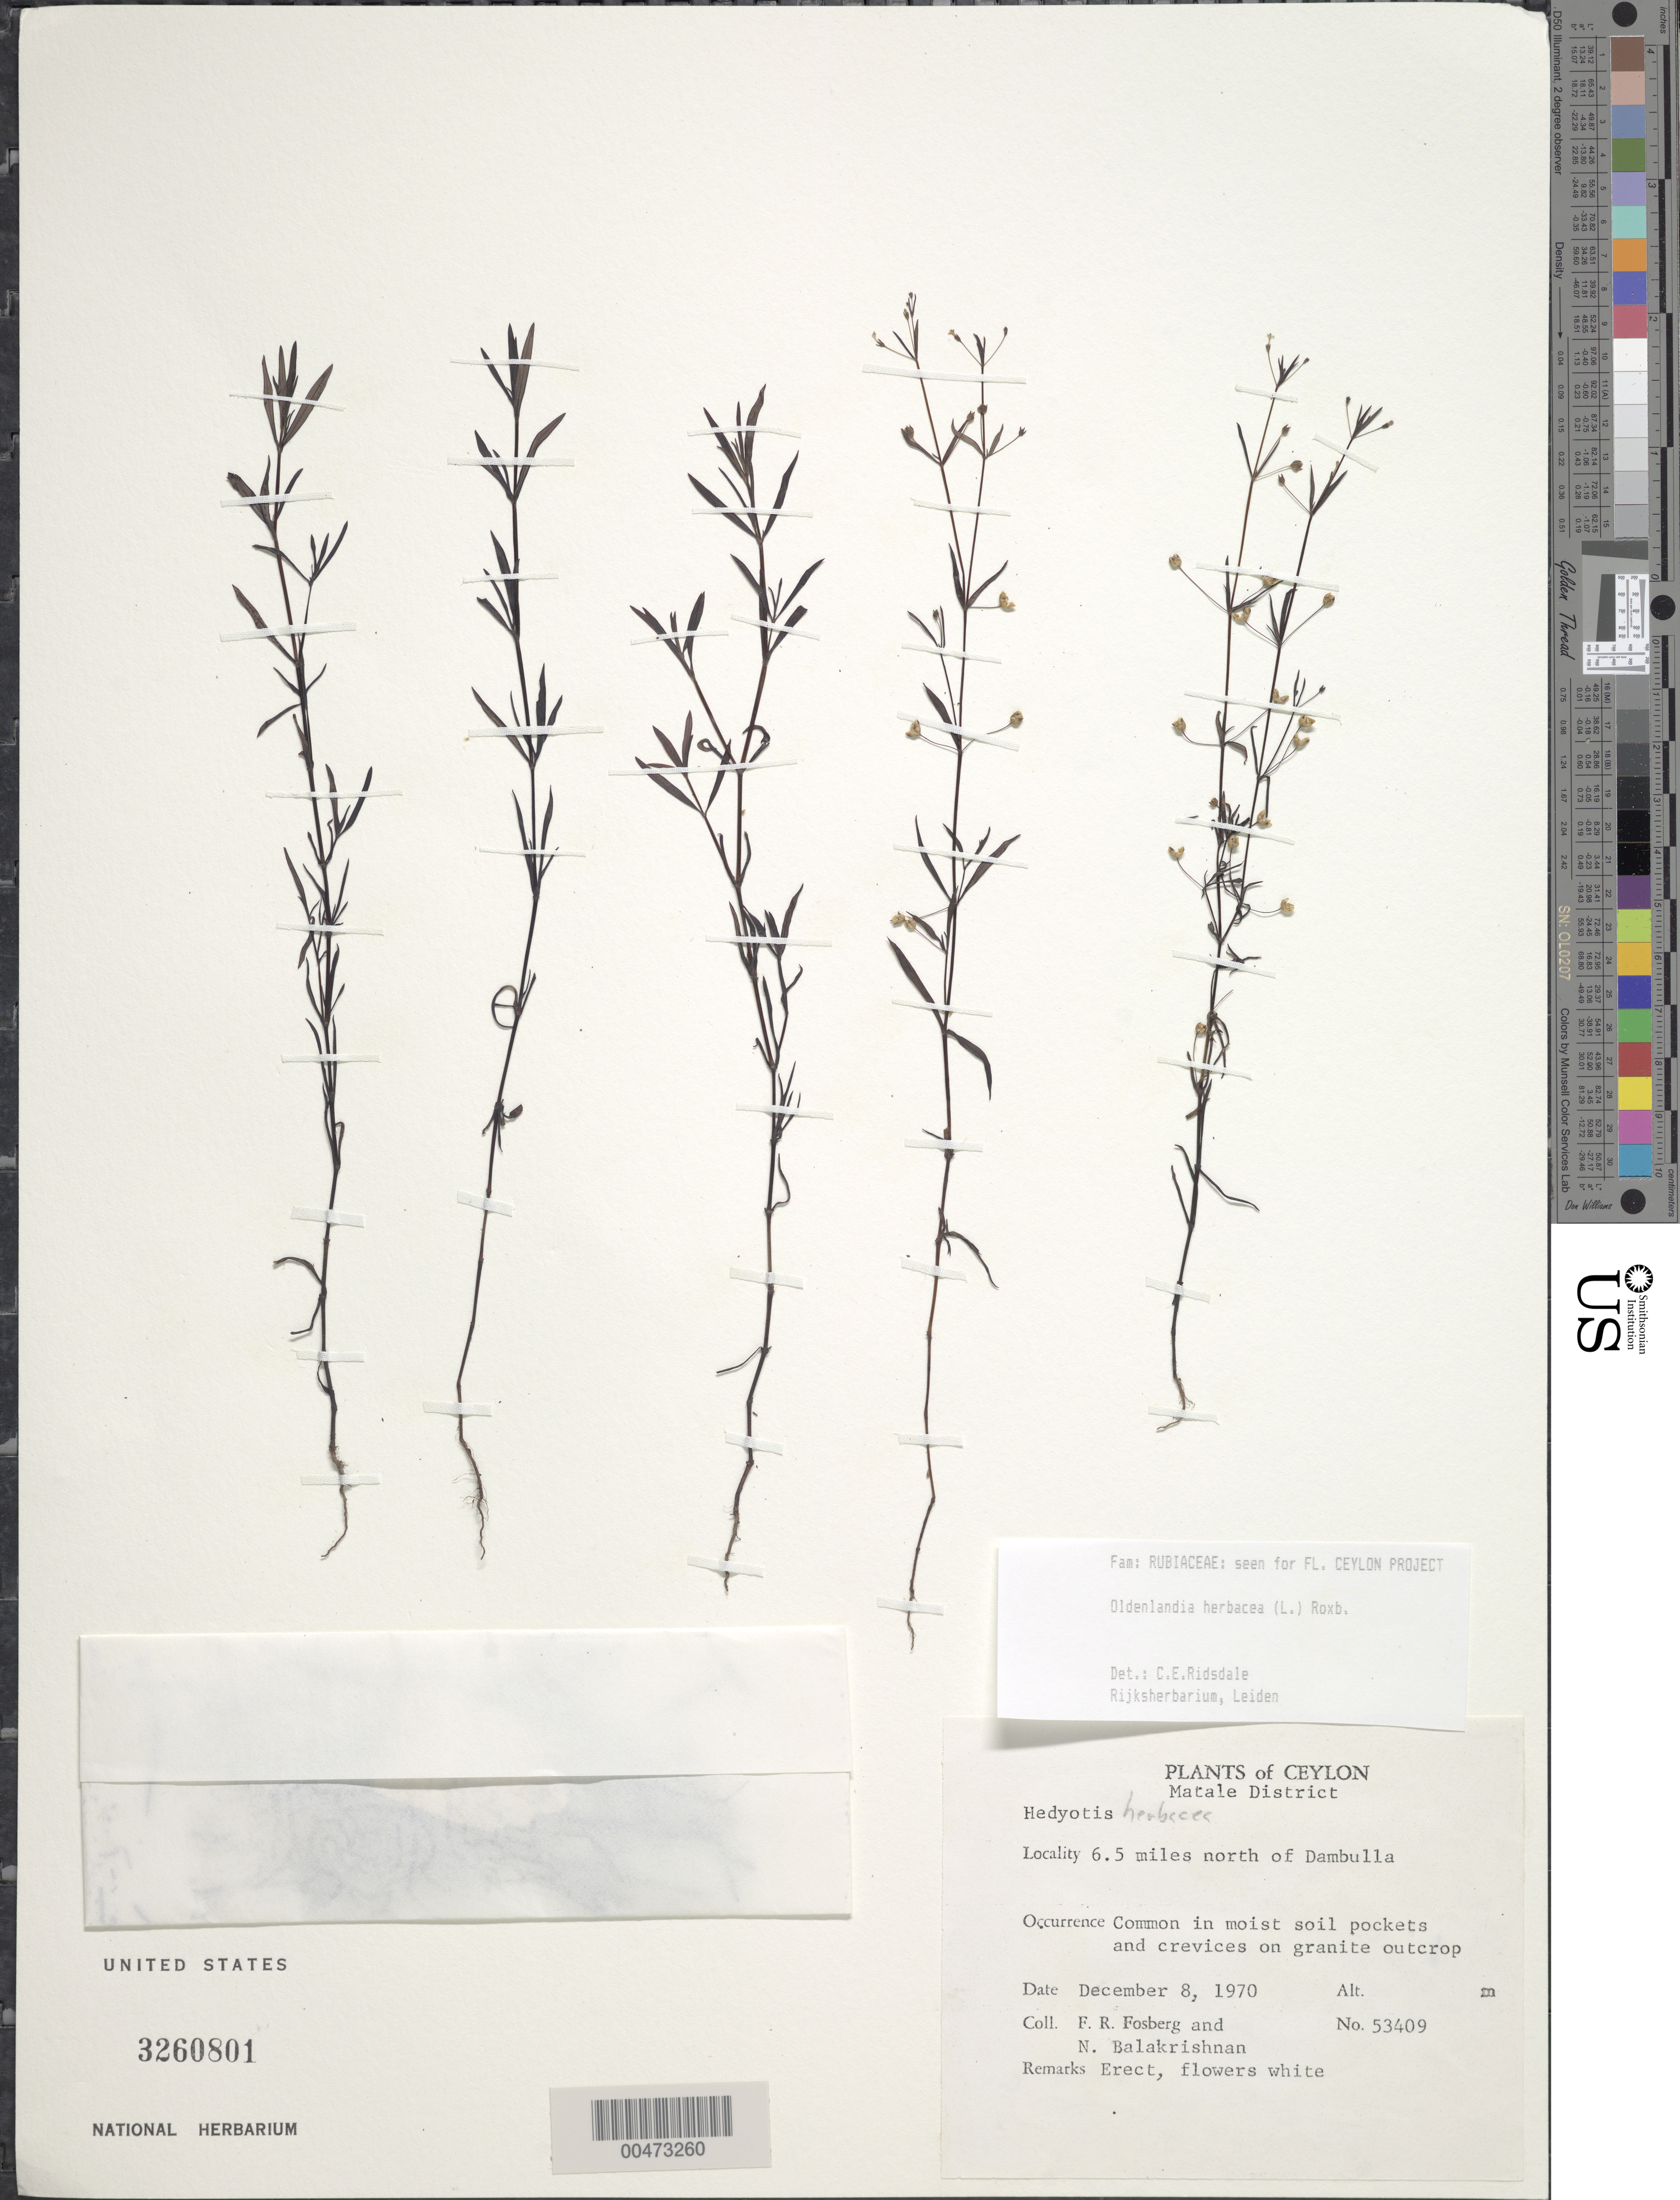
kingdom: Plantae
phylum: Tracheophyta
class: Magnoliopsida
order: Gentianales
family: Rubiaceae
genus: Oldenlandia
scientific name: Oldenlandia herbacea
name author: (L.) Roxb.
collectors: F. R. Fosberg & N. Balakrishnan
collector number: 53409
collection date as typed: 08 Dec 1970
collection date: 1970-12-08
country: Sri Lanka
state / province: Central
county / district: Matale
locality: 6.5 mi. N of Dambulla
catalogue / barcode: US 3260801